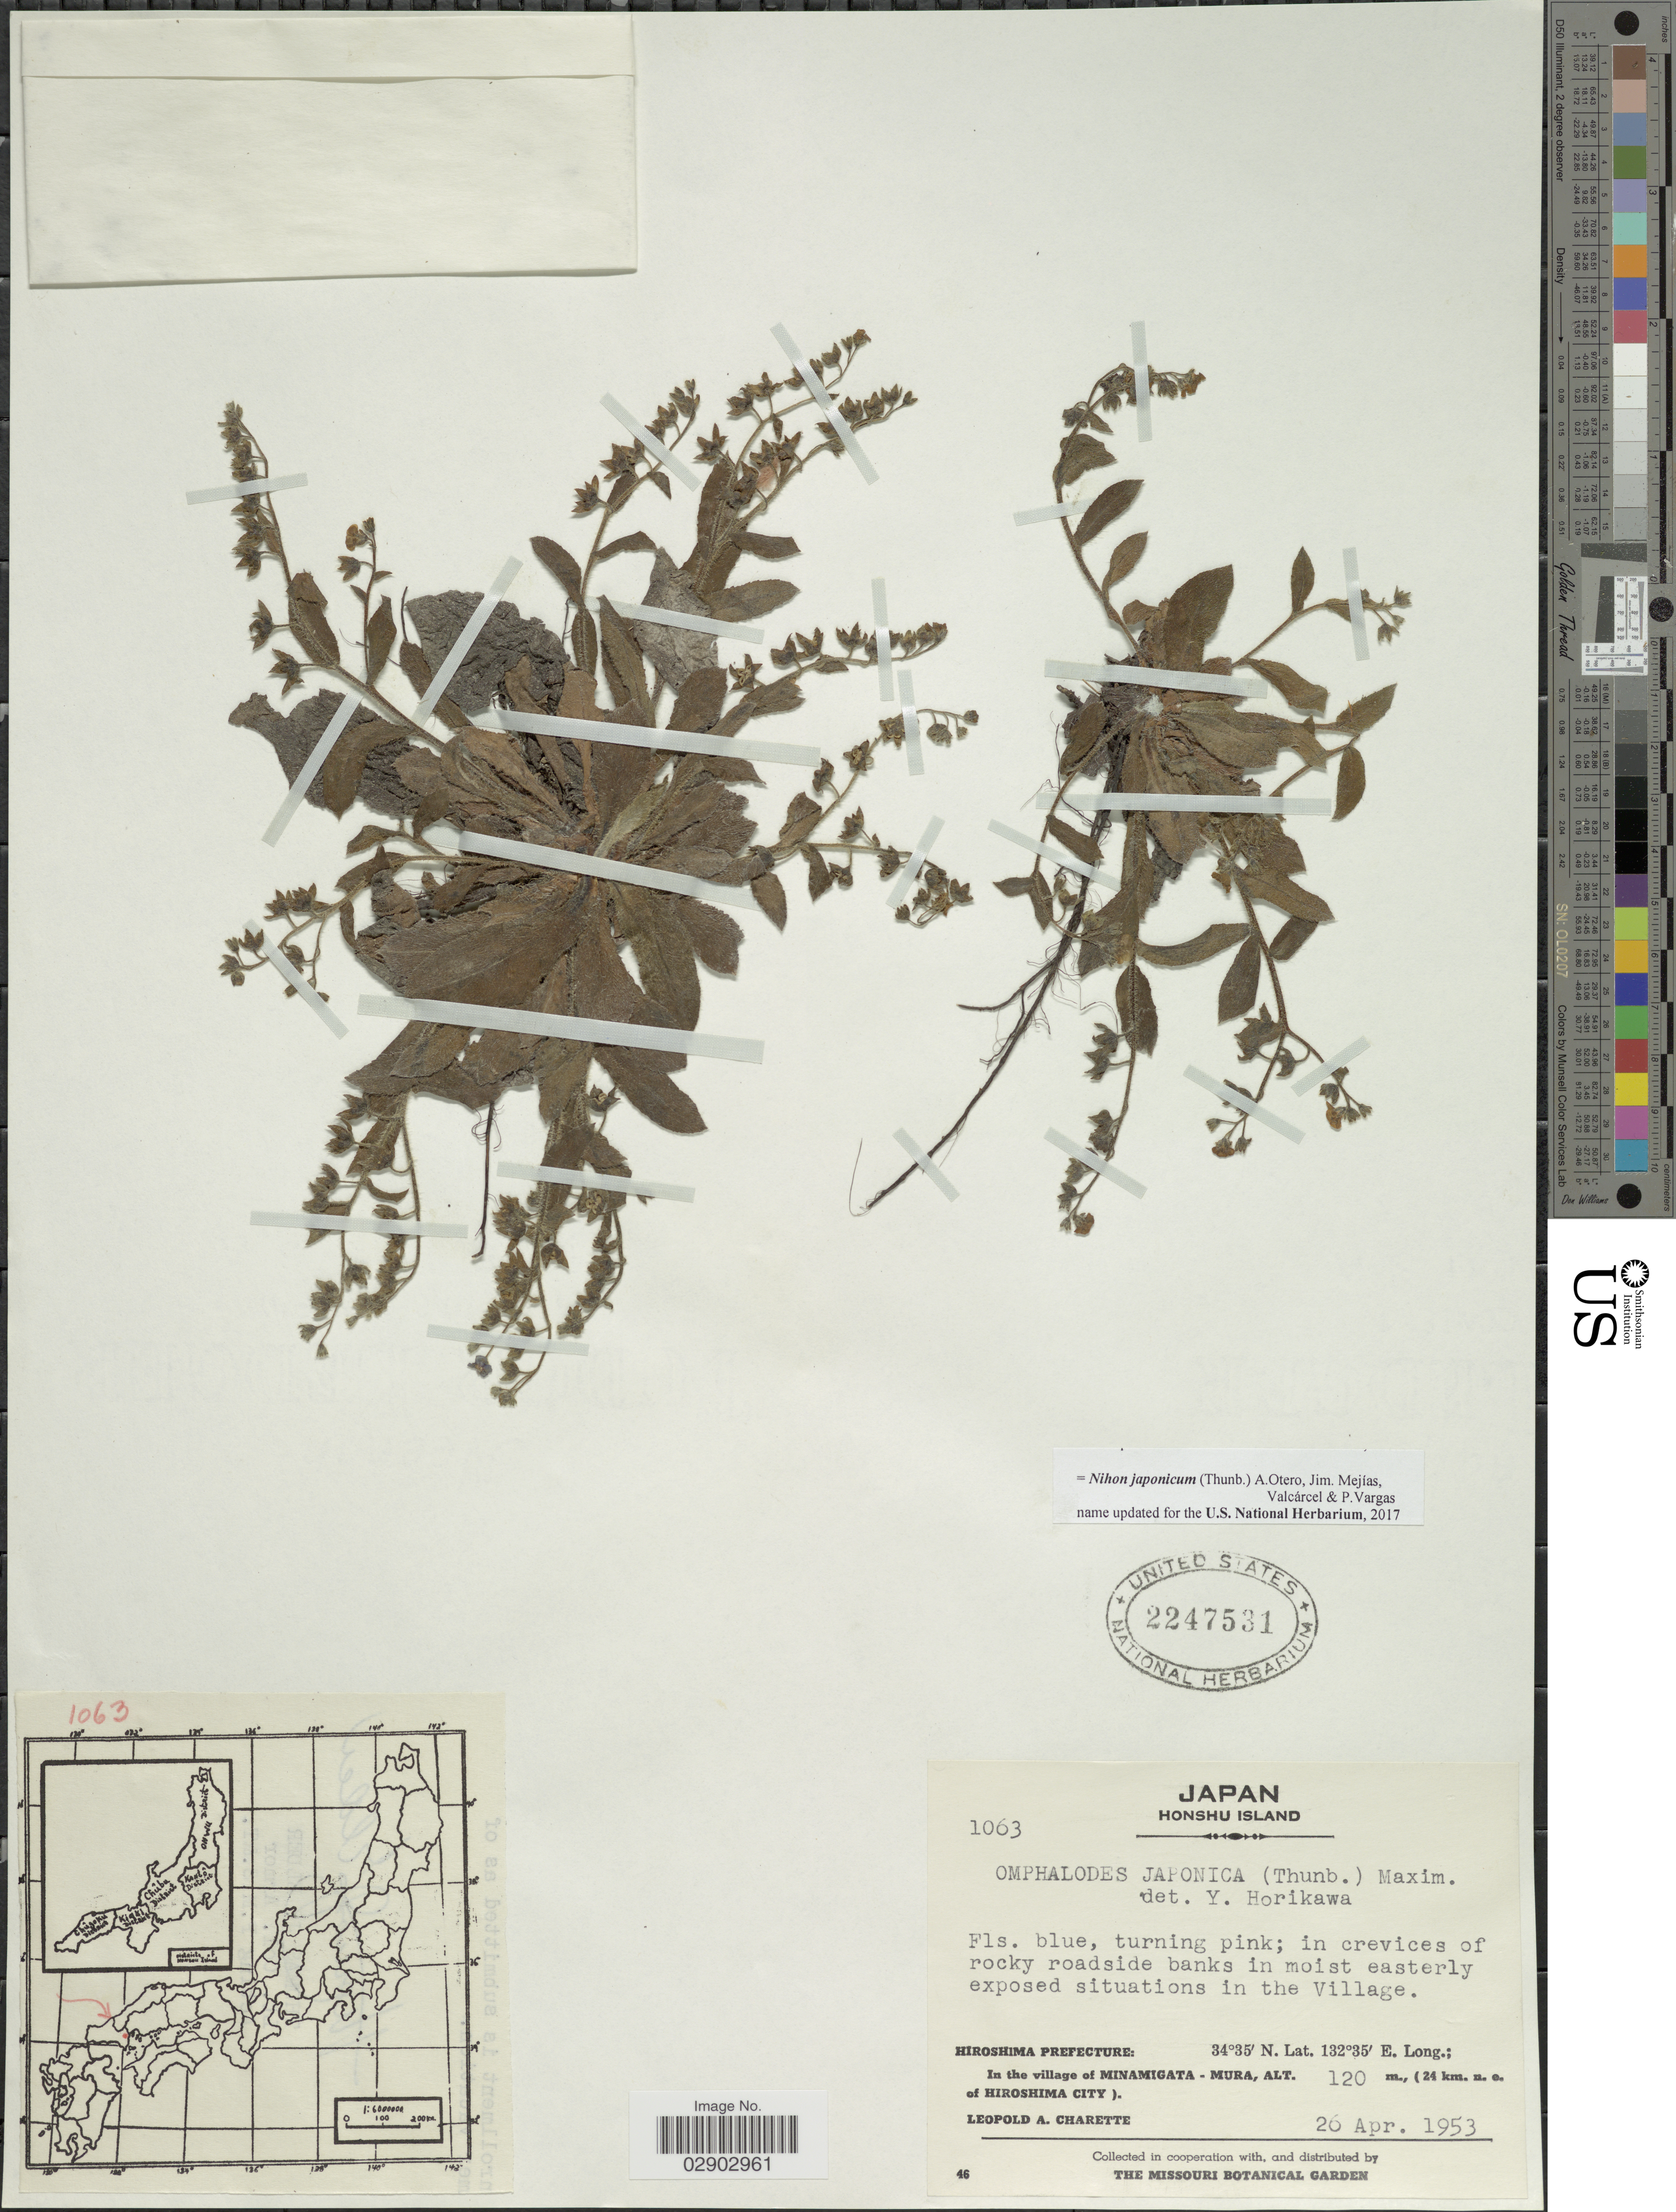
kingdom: Plantae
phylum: Tracheophyta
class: Magnoliopsida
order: Boraginales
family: Boraginaceae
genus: Nihon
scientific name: Nihon japonicum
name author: (Thunb.) A.Otero et al.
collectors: L. A. Charette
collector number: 1063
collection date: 1953-04-26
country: Japan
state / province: Hirosima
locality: Honshu Island. In moist easterly exposed situation in the Village. Hiroshima Prefecture: In the village of Minamigata-Mura, (24 km. n. e. of Hiroshima City).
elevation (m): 120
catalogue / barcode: US 2247531